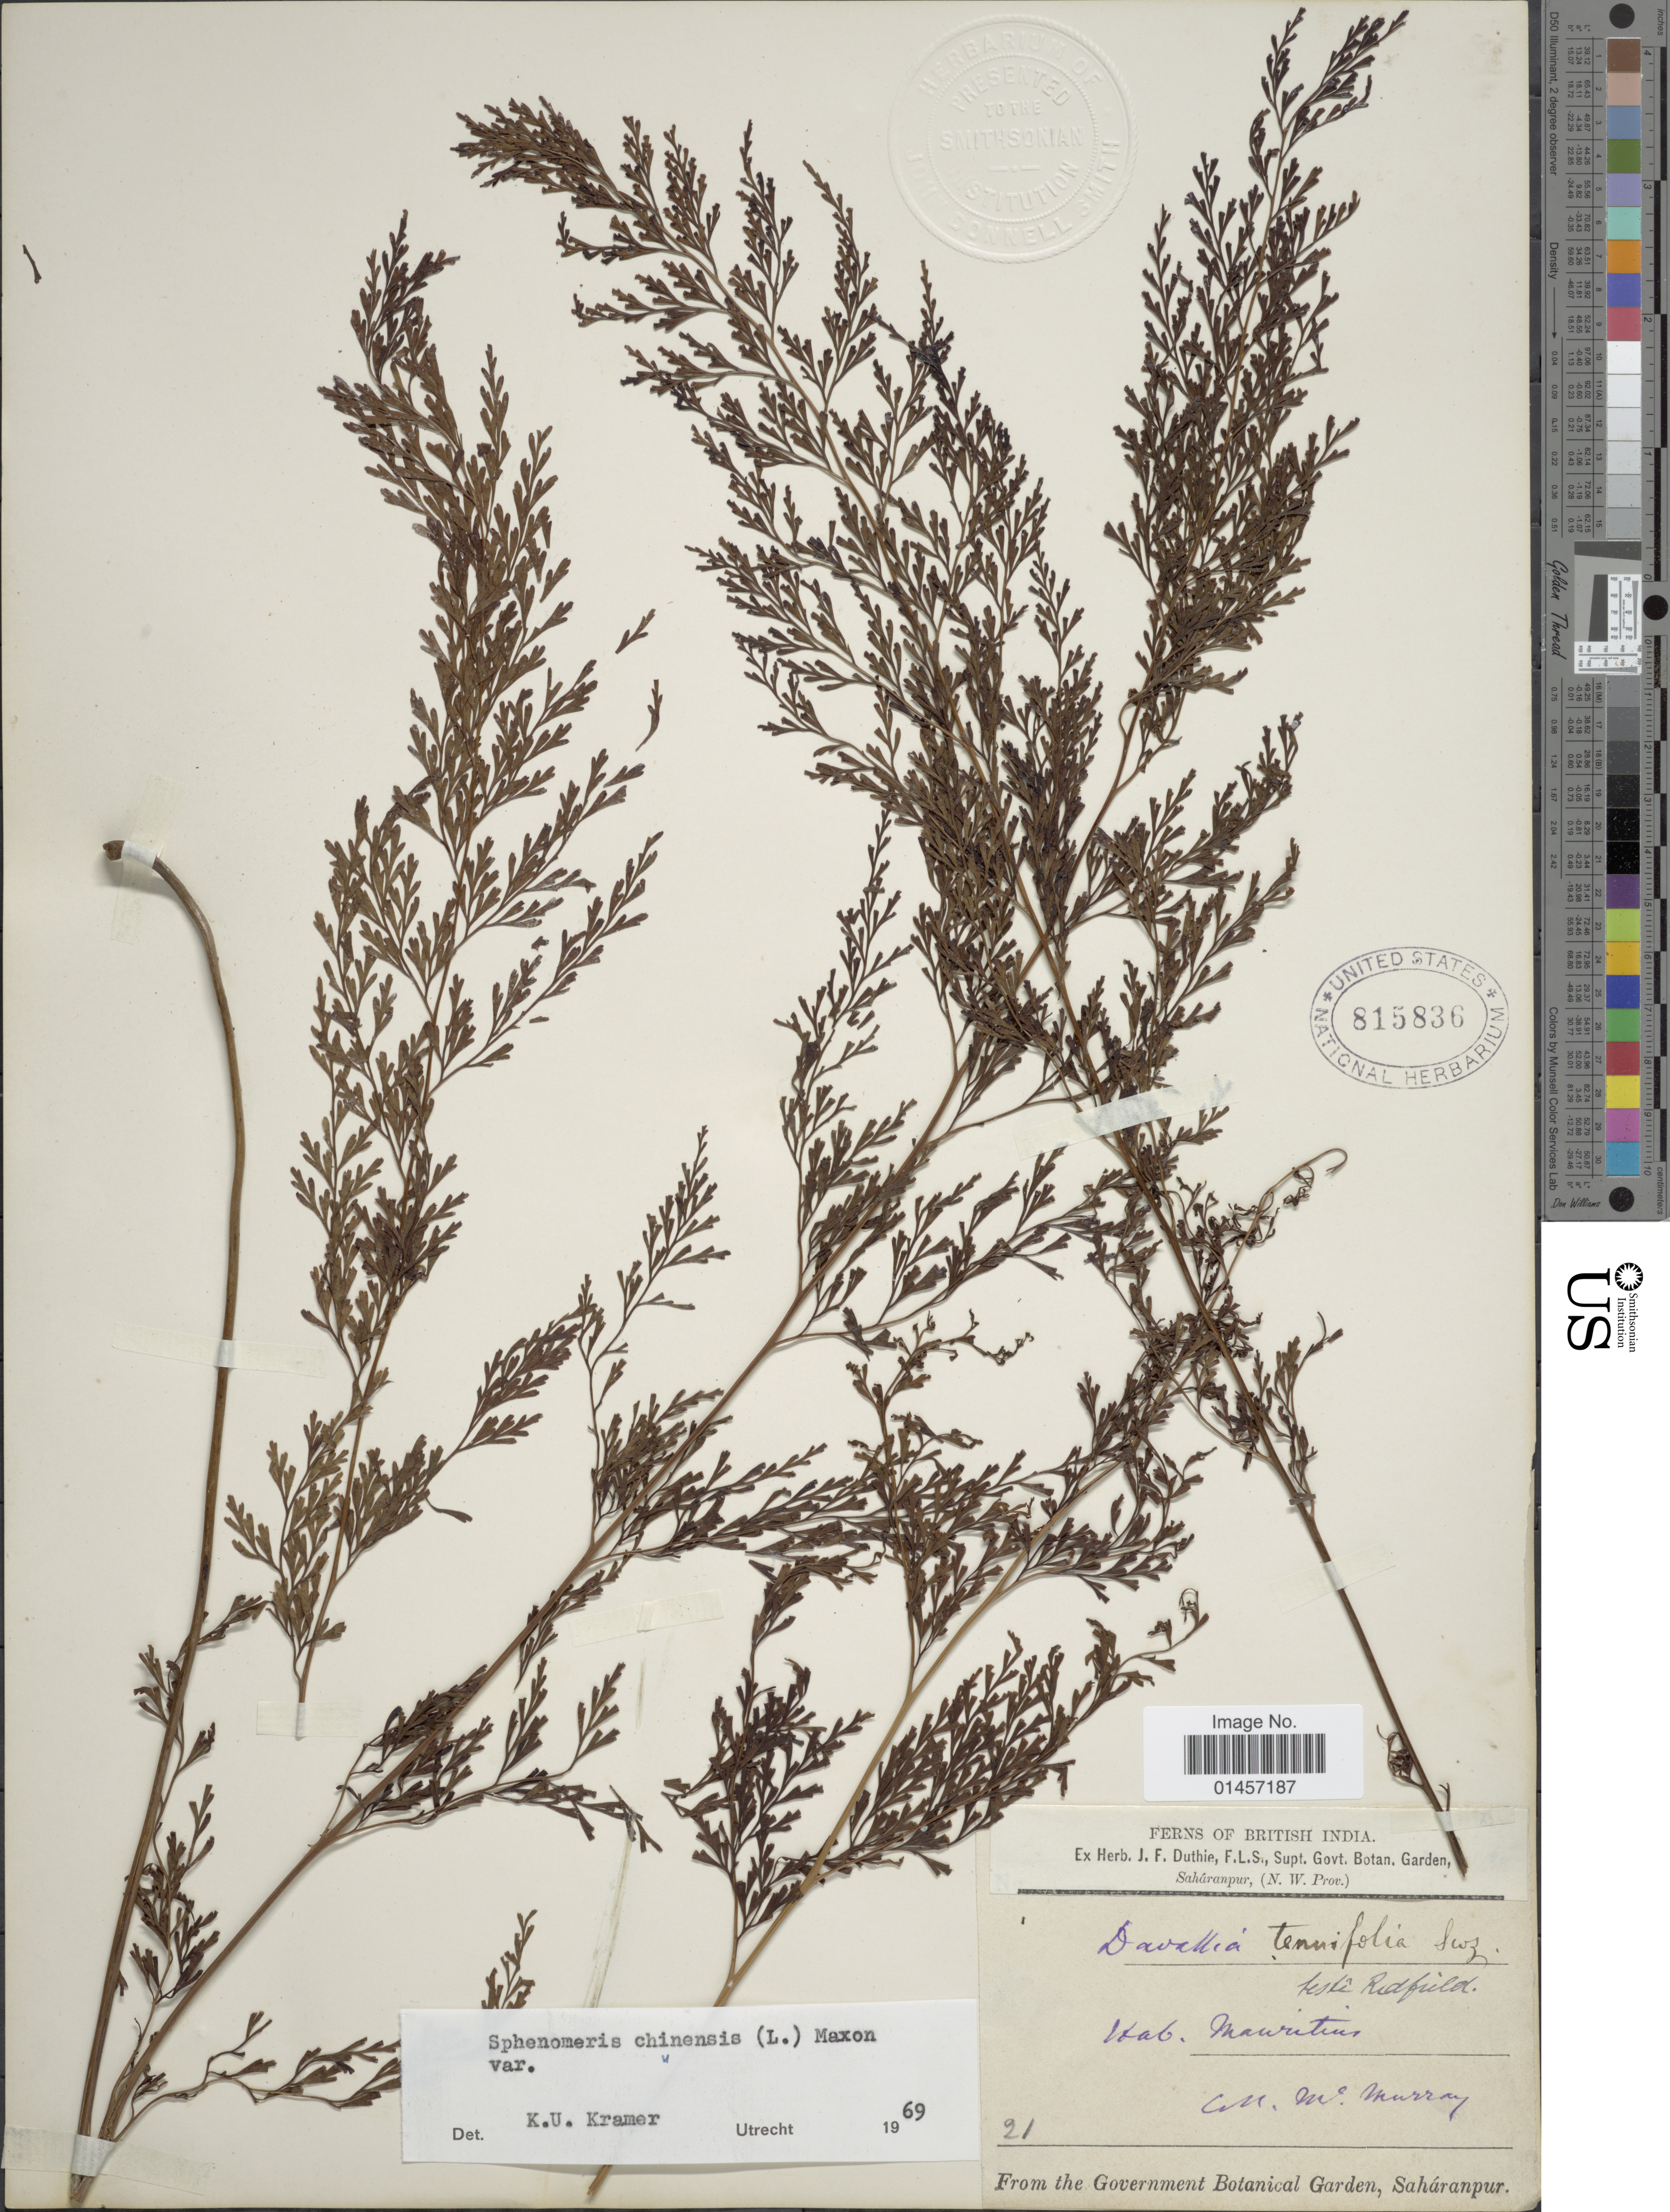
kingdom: Plantae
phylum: Tracheophyta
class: Polypodiopsida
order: Polypodiales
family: Lindsaeaceae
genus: Sphenomeris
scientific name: Sphenomeris chinensis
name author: (L.) Maxon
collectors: M. Murray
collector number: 21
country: Mauritius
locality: Mauritius, British India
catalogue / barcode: US 815836